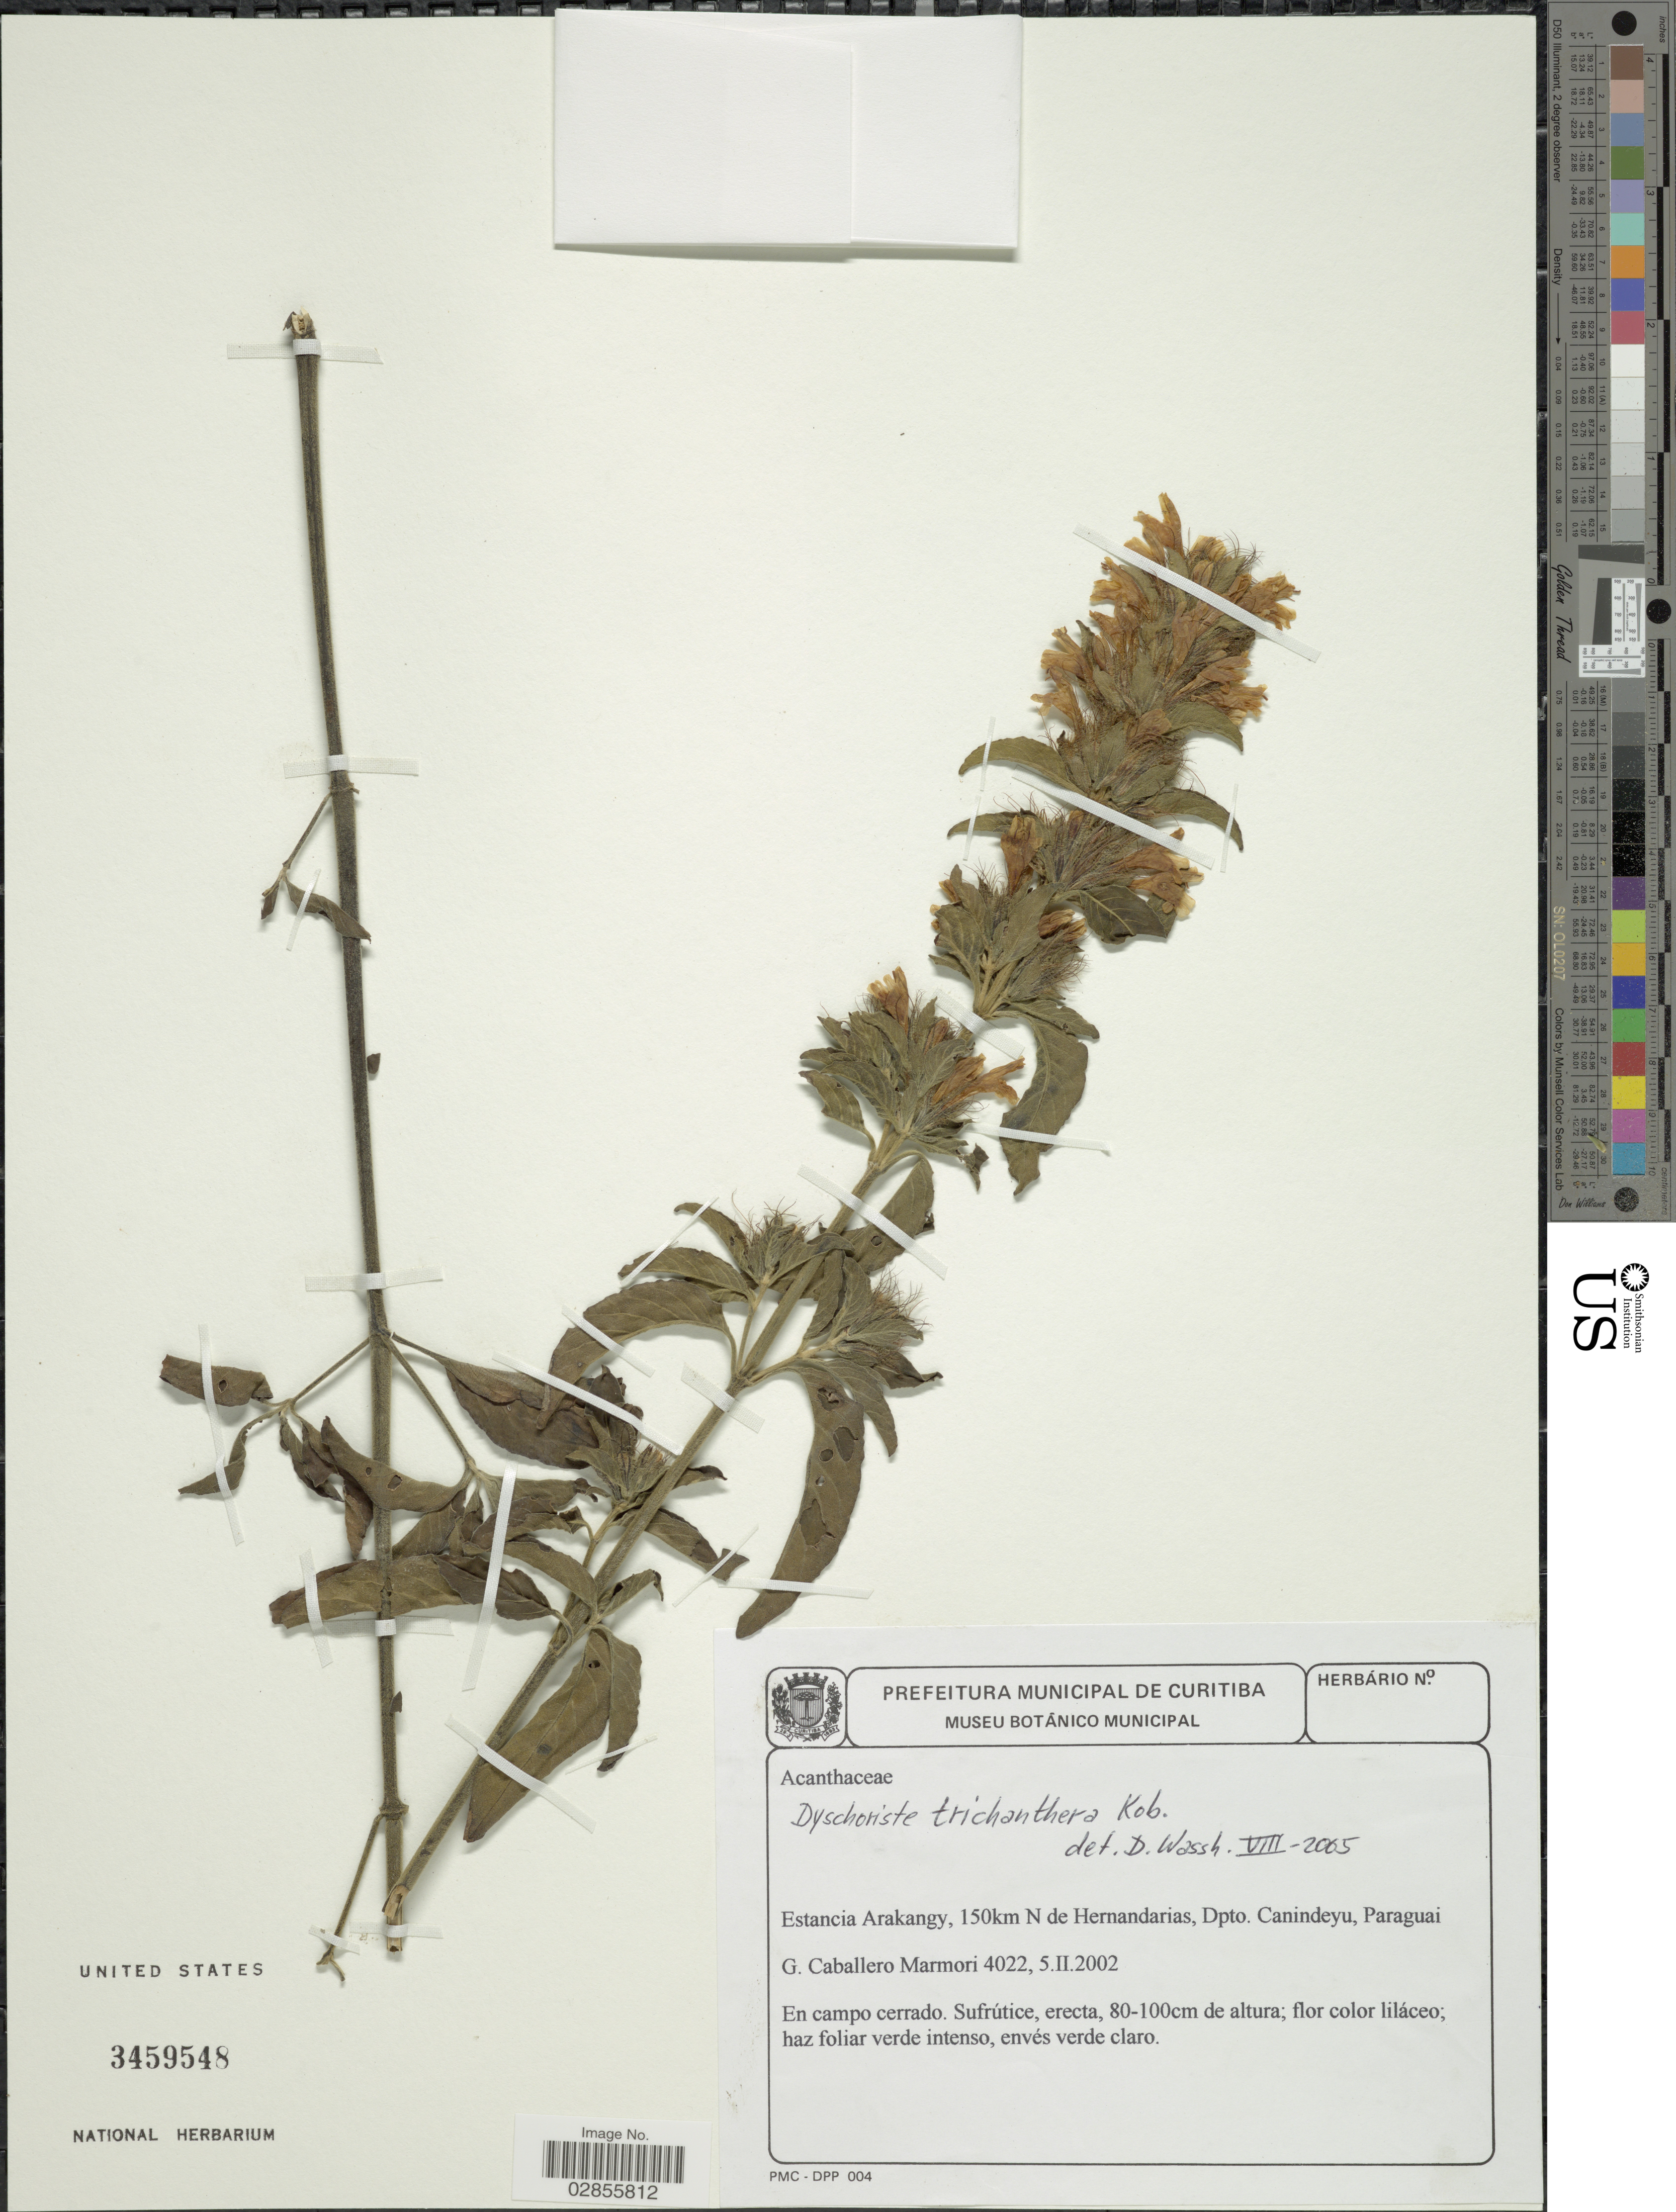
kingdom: Plantae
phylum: Tracheophyta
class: Magnoliopsida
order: Lamiales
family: Acanthaceae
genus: Dyschoriste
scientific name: Dyschoriste trichocalyx subsp. verticillaris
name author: (C.B. Clarke) Vollesen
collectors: G. Caballero Marmori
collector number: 4022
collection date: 2002-02-05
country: Paraguay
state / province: Canindeyu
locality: Estancia Arakangy, 150km N de Hernandarias, Dpto. Canindeyu. Paraguai.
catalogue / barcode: US 3459548